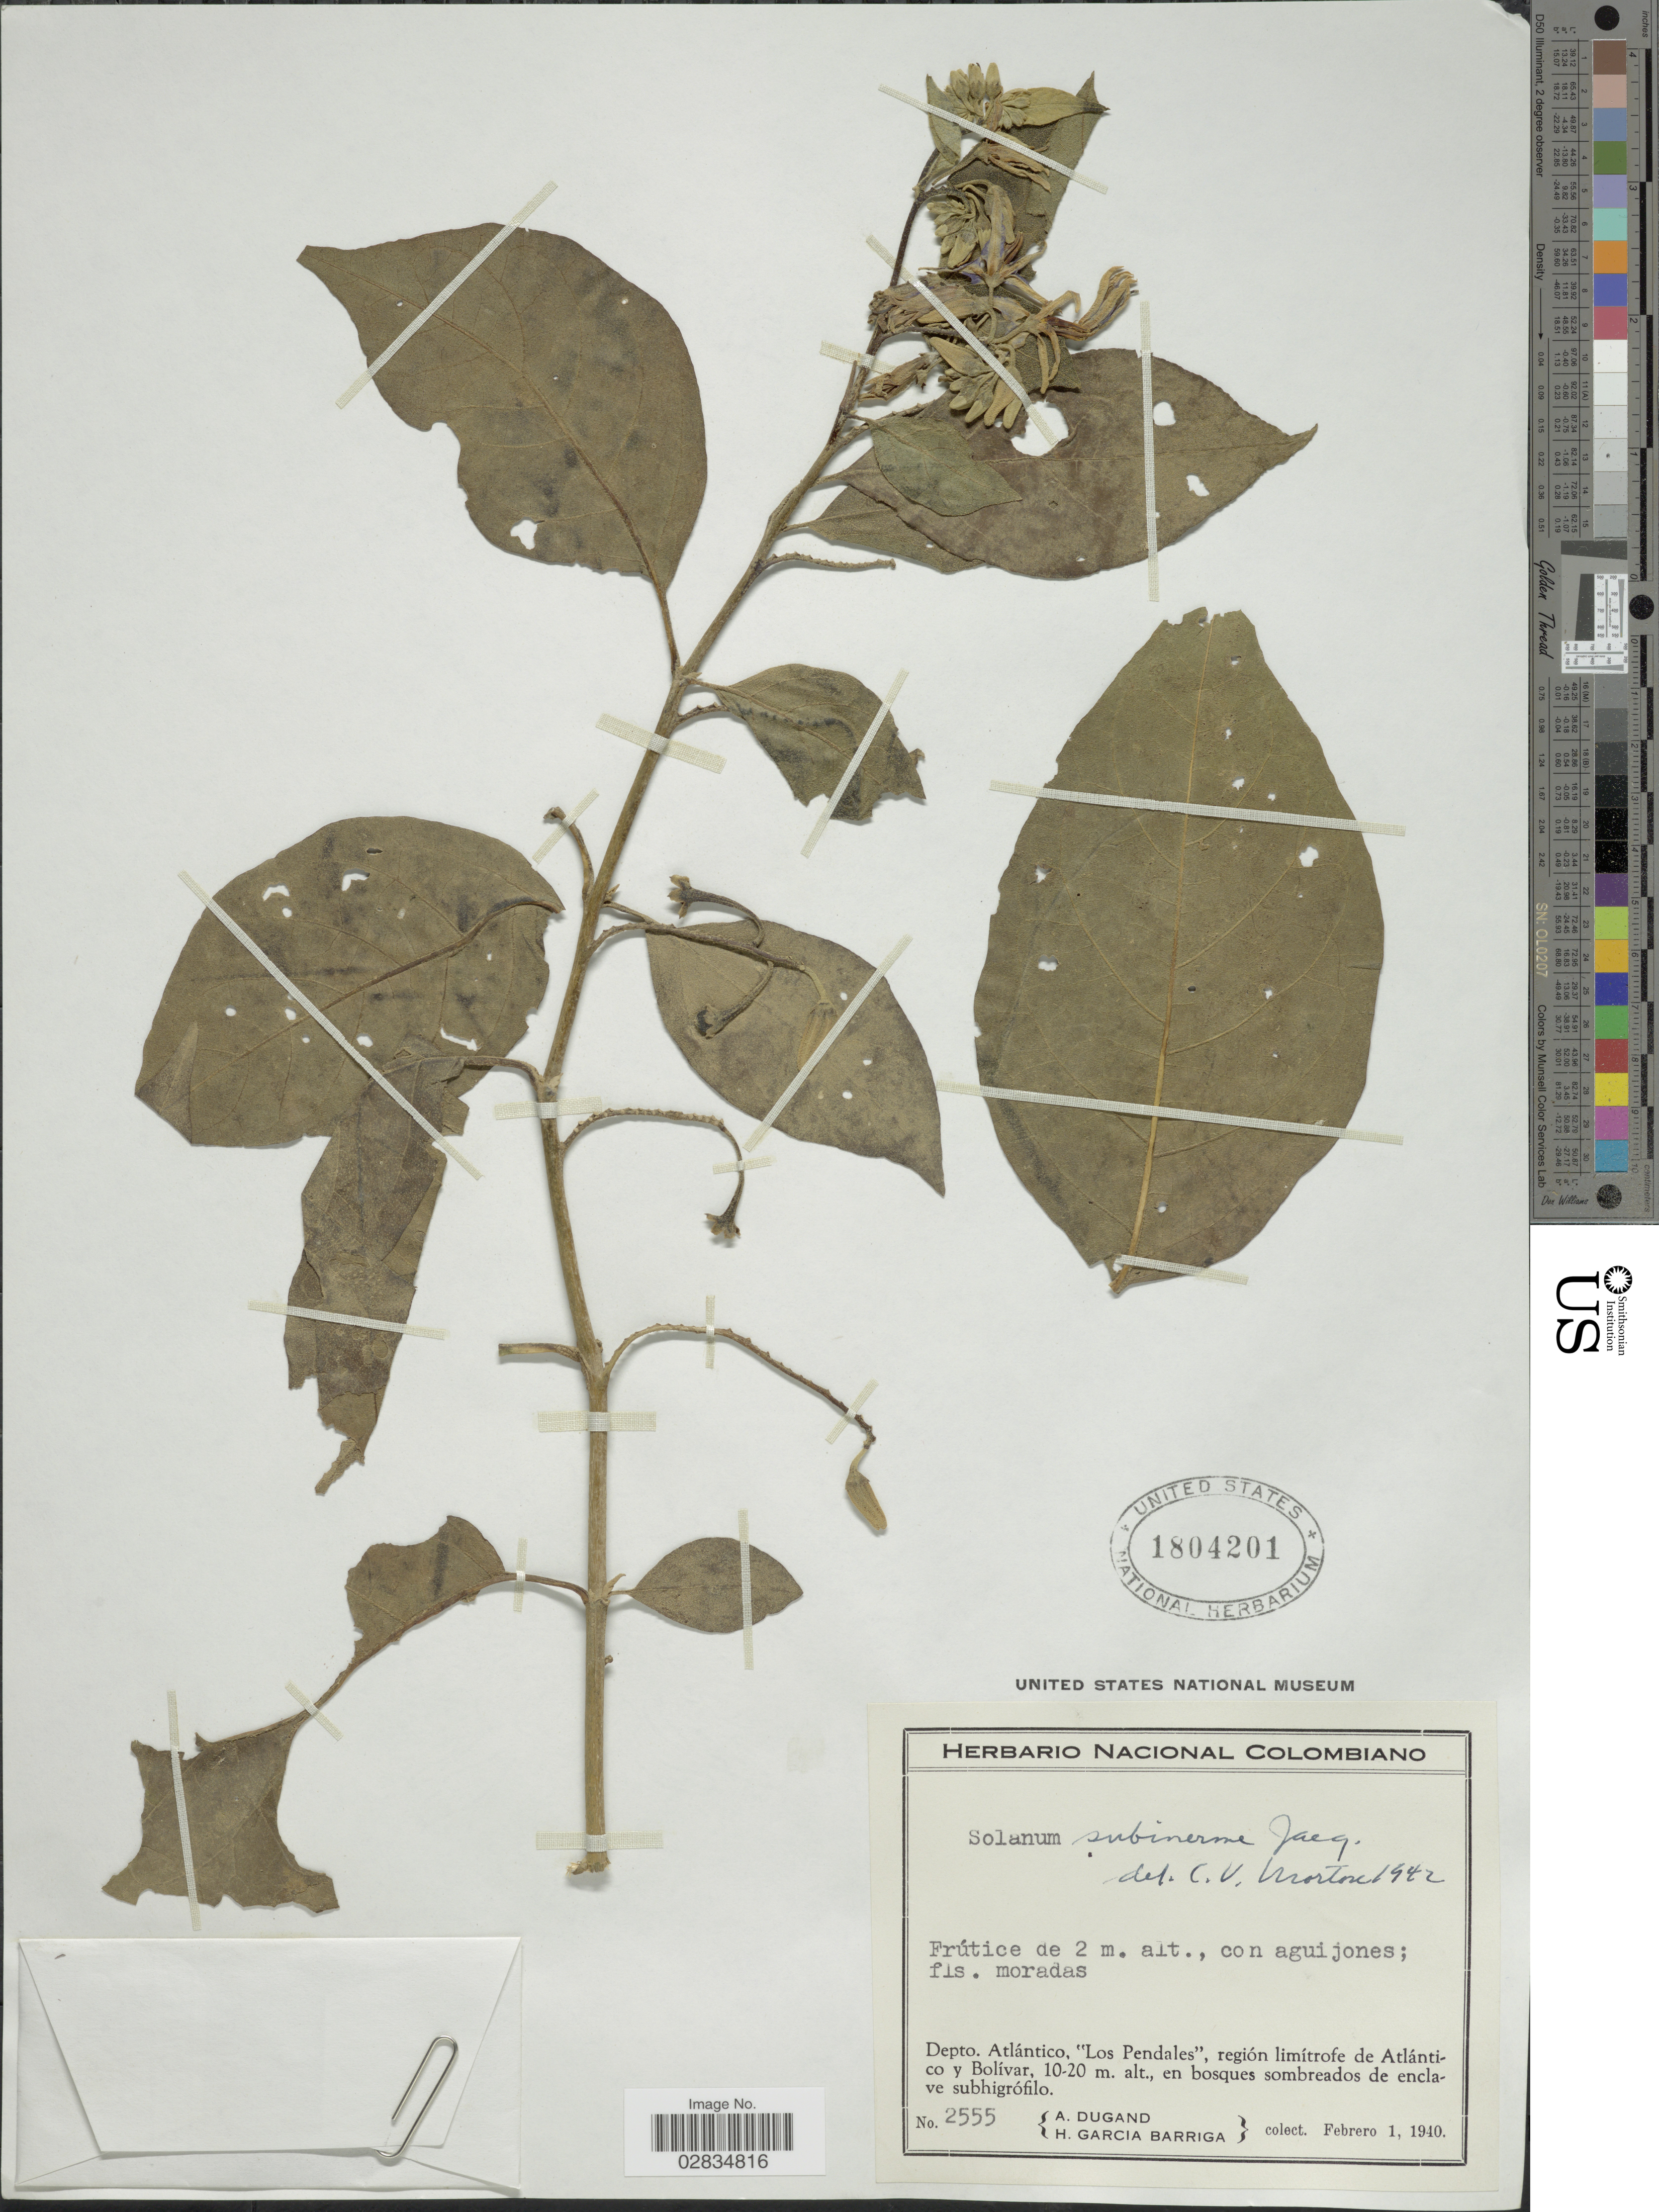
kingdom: Plantae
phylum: Tracheophyta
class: Magnoliopsida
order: Solanales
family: Solanaceae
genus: Solanum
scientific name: Solanum subinerme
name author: Jacq.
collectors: A. Dugand & H. García Barriga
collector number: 2555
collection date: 1940-02-01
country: Colombia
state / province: Atlántico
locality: Depto. Atlántico, "Los Pendales", región limítrofe de Atlántico y Bolívar.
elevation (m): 10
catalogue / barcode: US 1804201